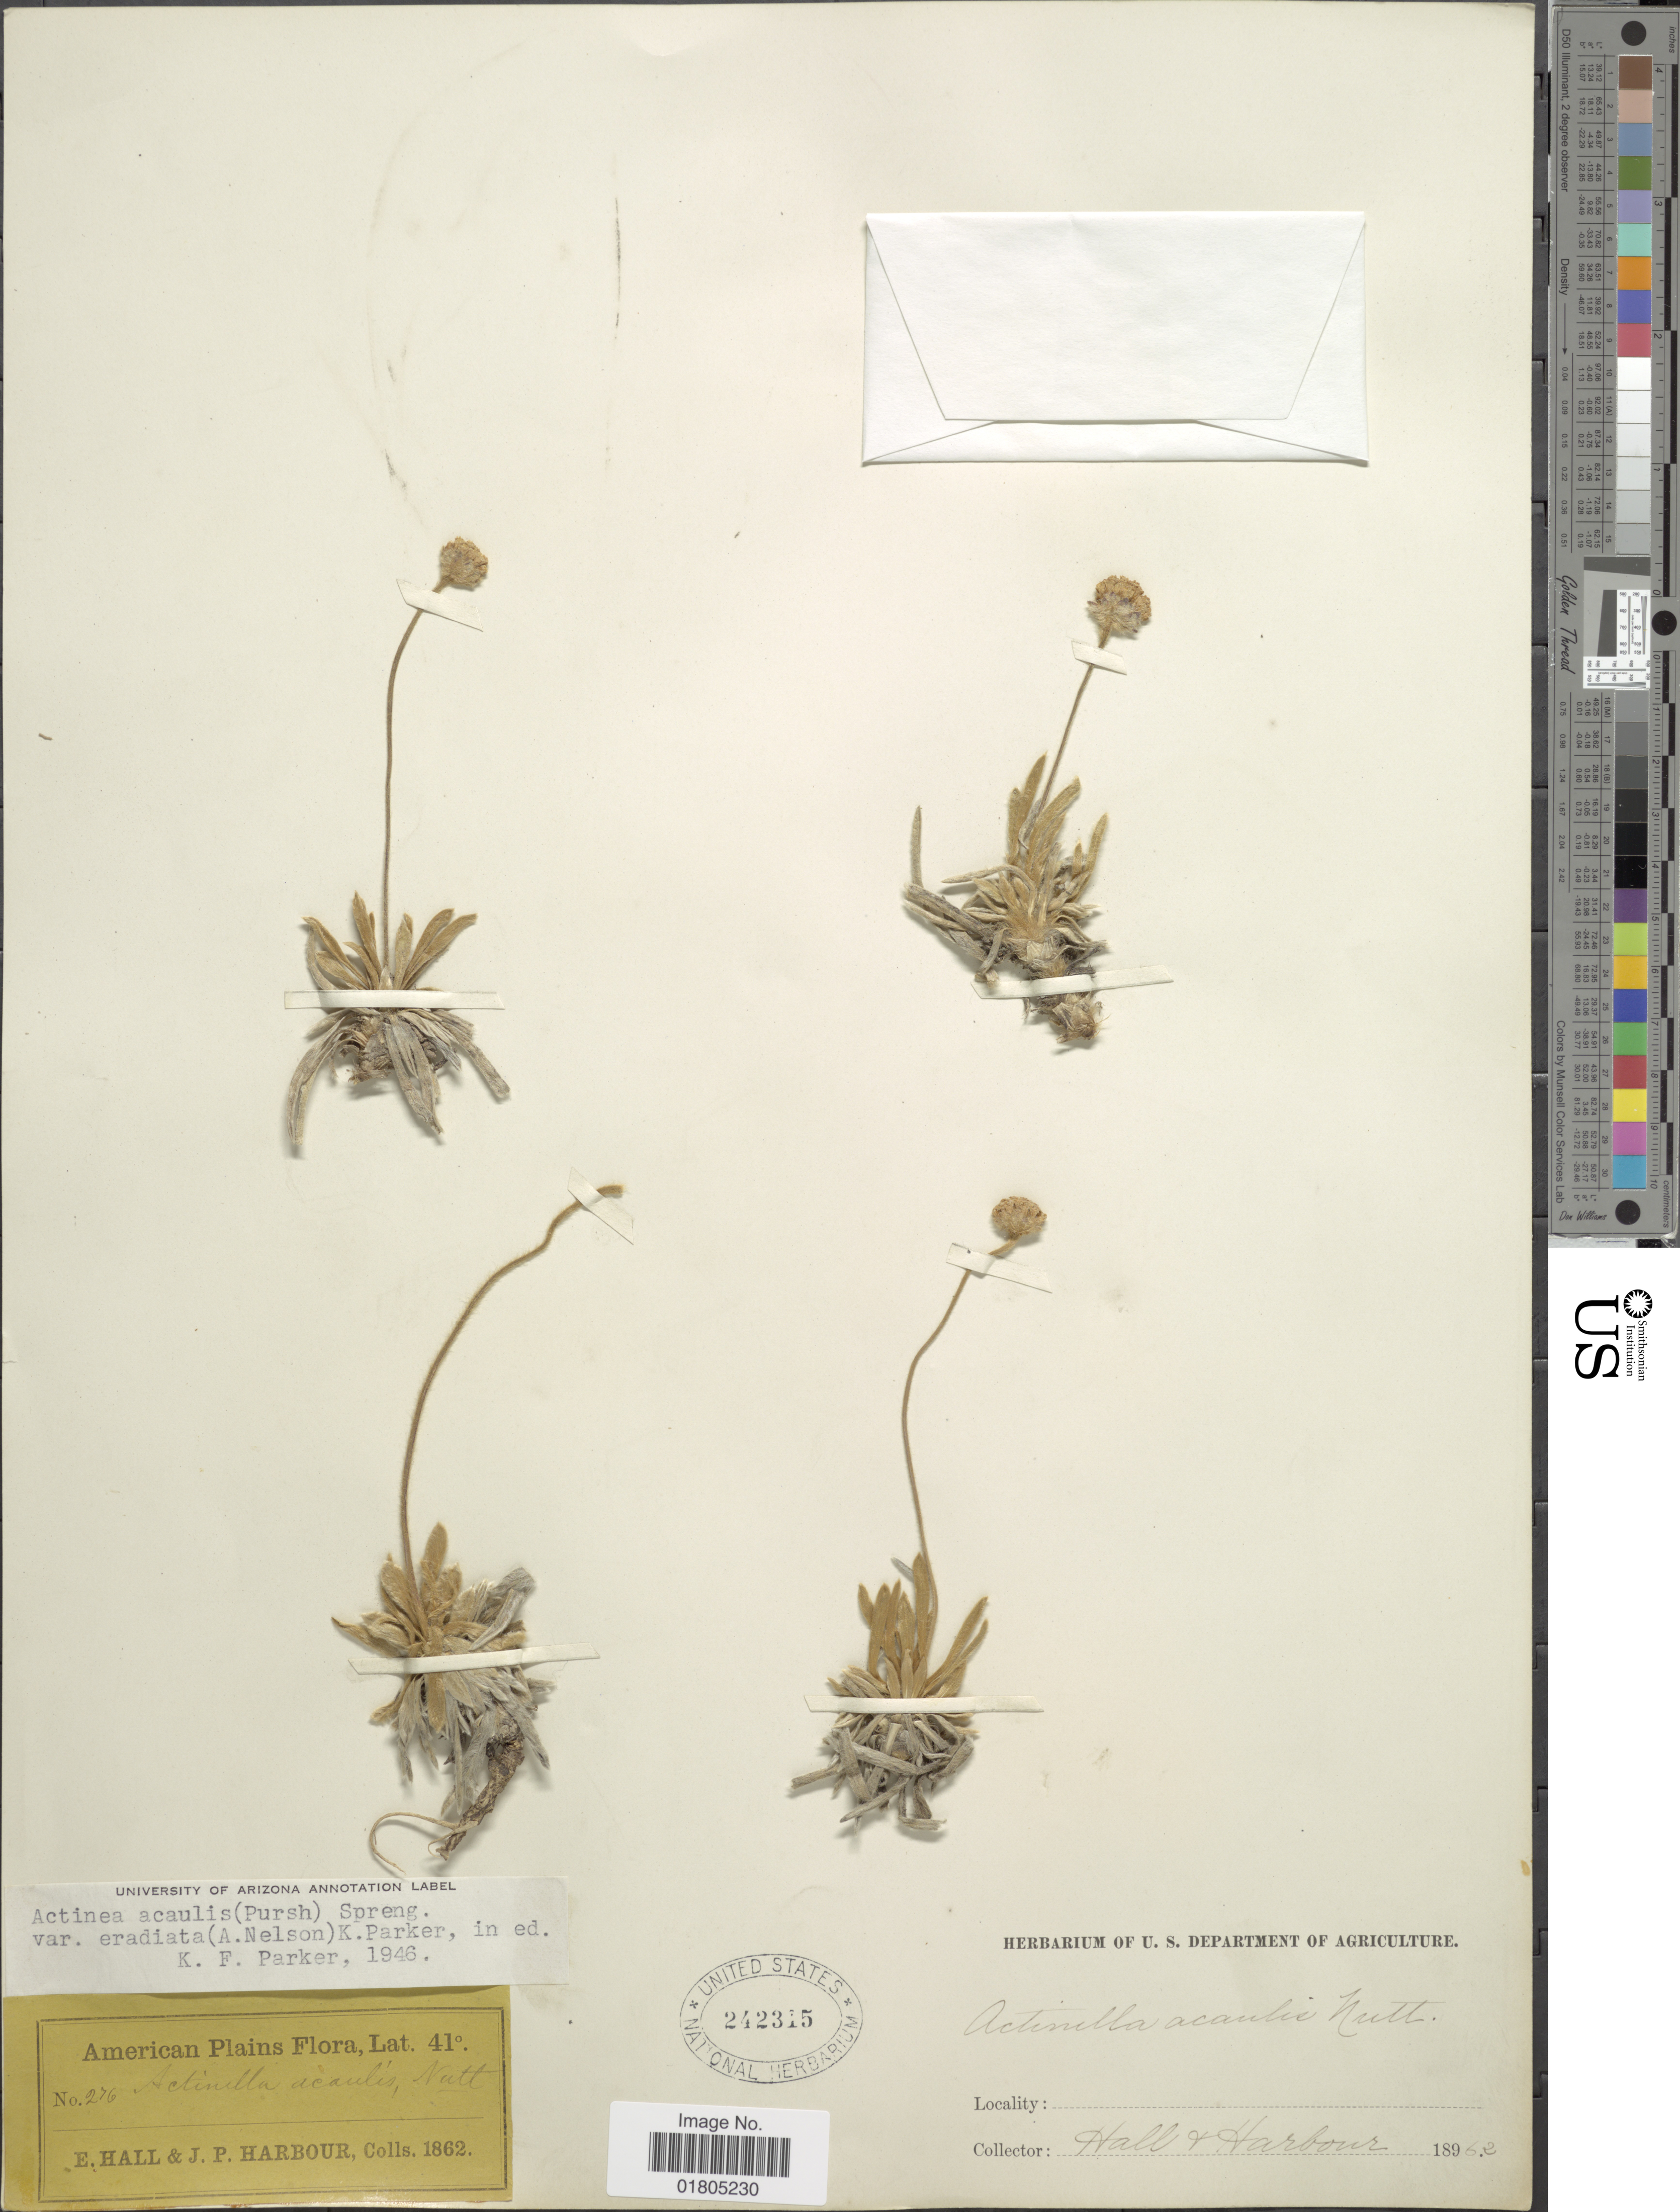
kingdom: Plantae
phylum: Tracheophyta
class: Magnoliopsida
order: Asterales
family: Asteraceae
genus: Actinea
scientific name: Actinea acaulis var. eradiata ( indet)?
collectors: E. Hall & J. Harbour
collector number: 276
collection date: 1862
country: United States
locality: American Plains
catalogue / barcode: US 1415889